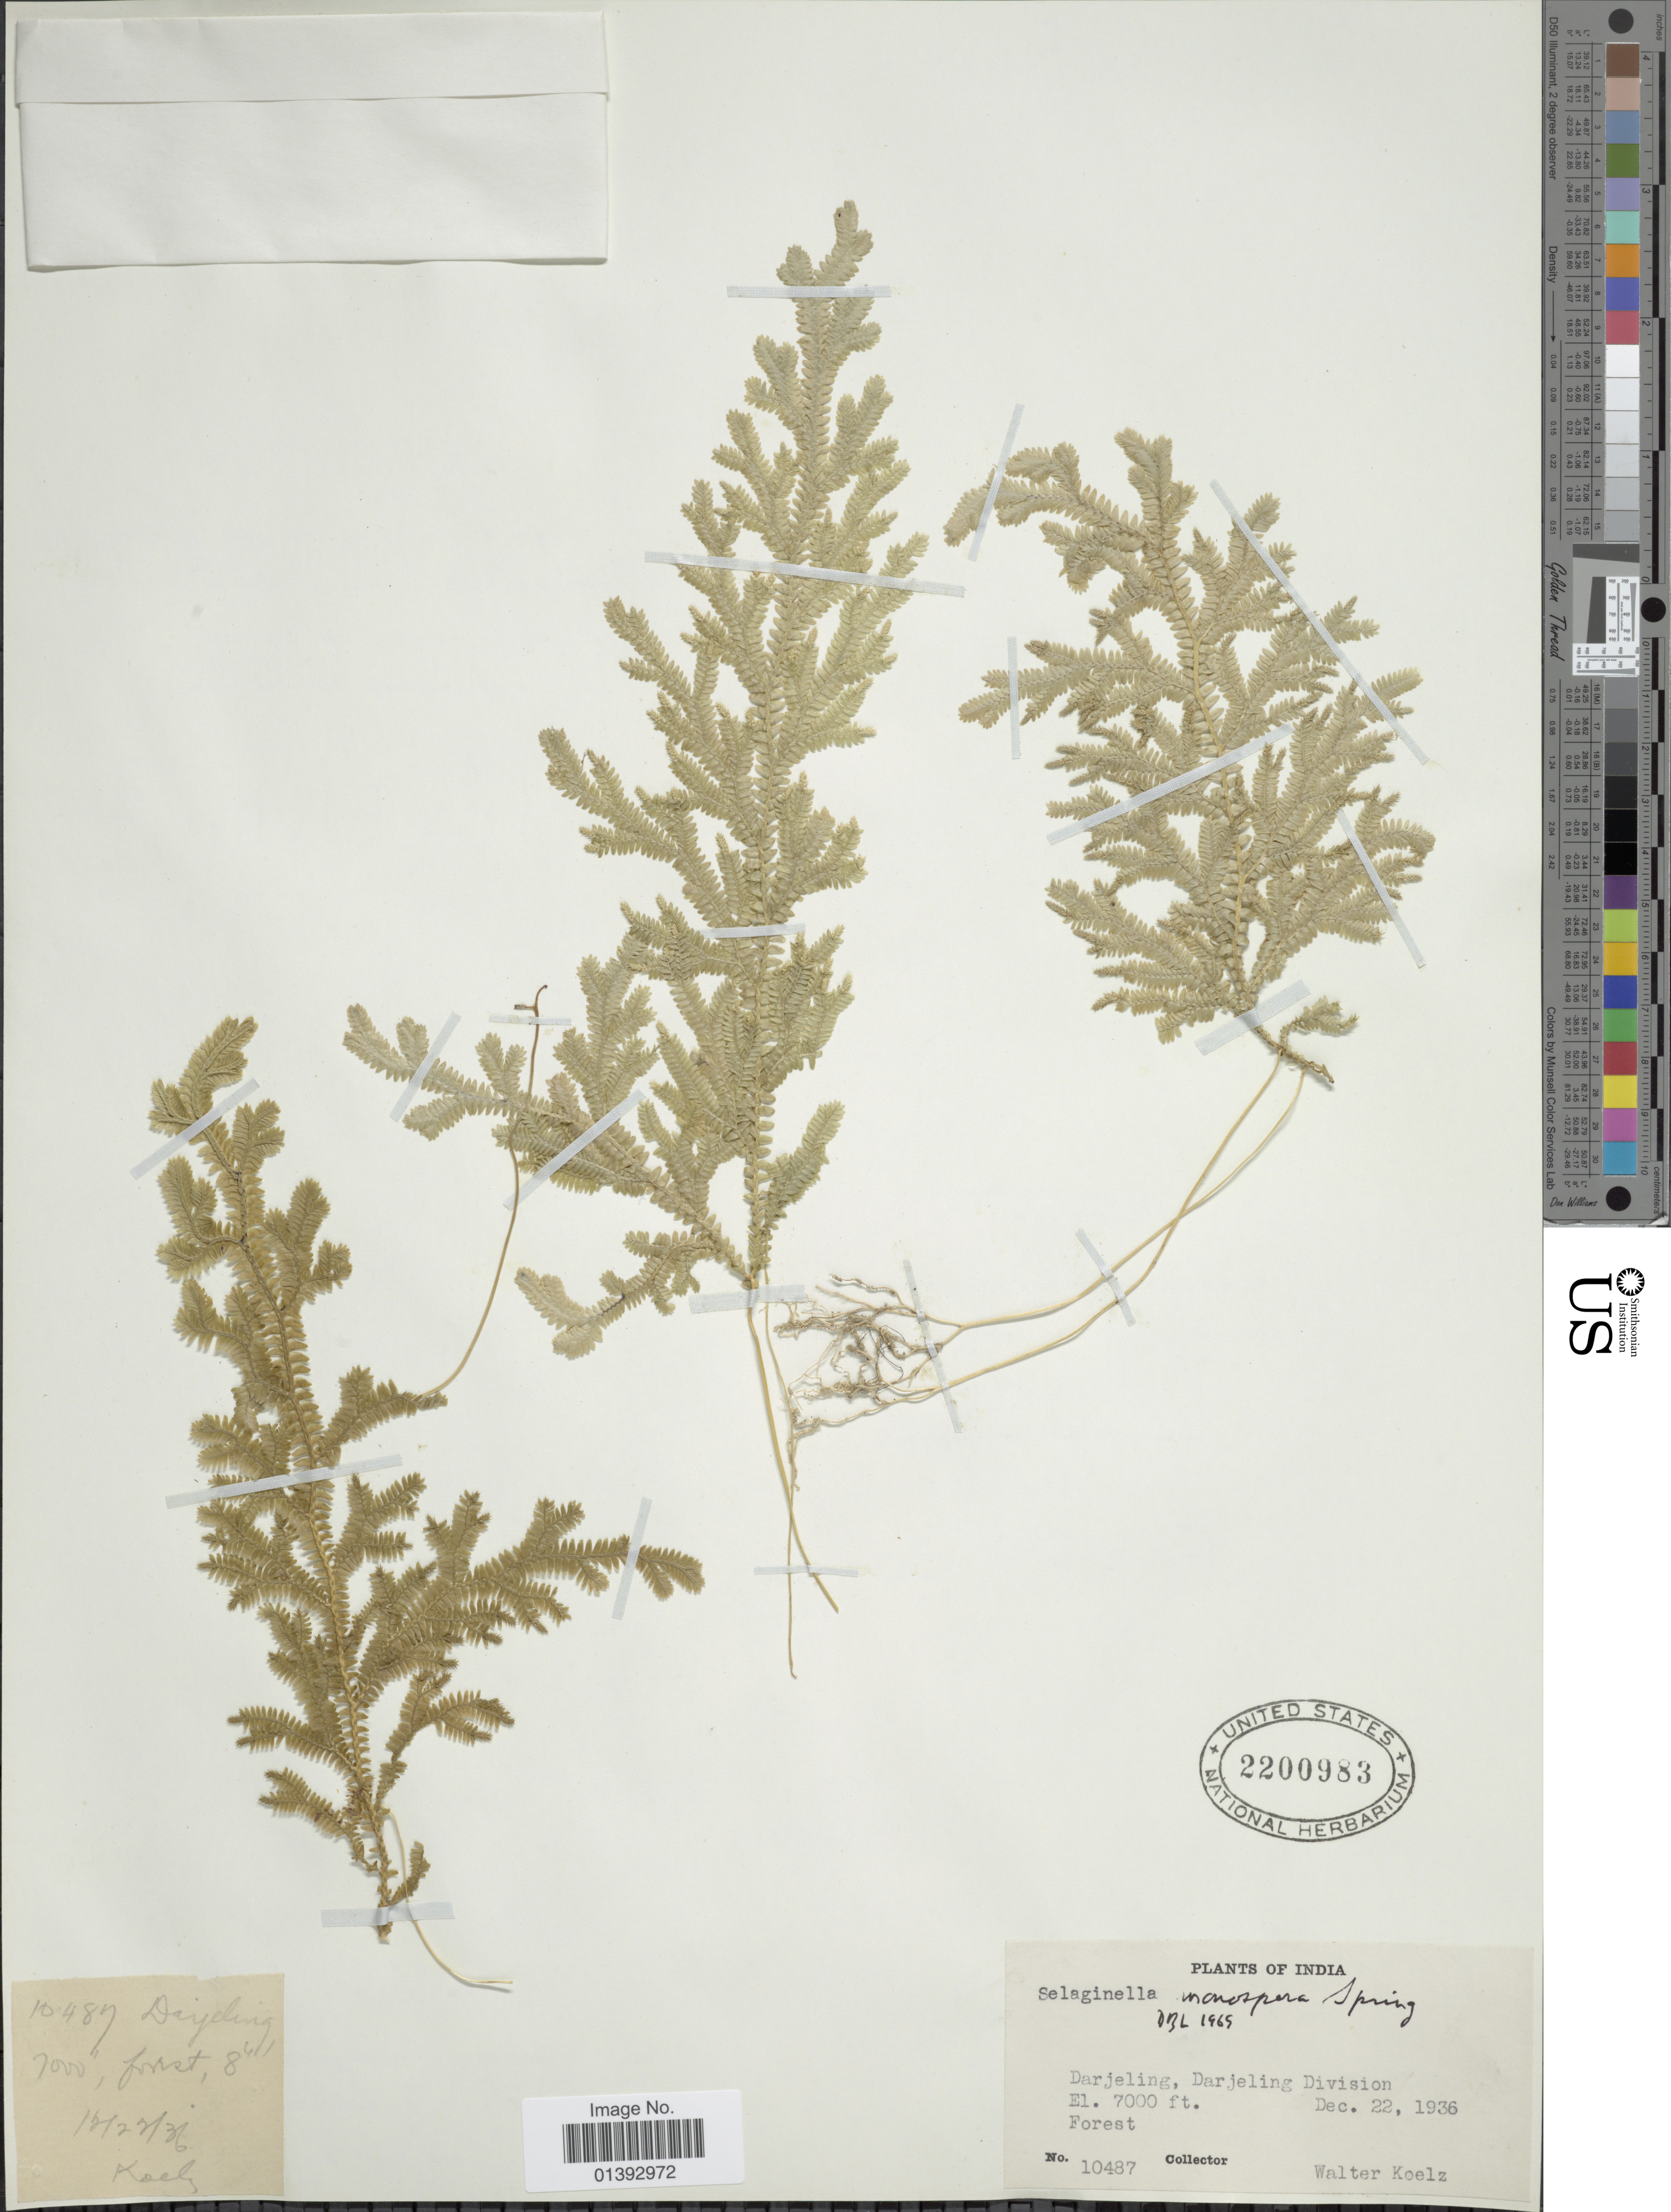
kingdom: Plantae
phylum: Tracheophyta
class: Lycopodiopsida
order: Selaginellales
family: Selaginellaceae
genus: Selaginella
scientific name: Selaginella monospora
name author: Spring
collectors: W. N. Koelz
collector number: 10487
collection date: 1936-12-22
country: India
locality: Darjeling, Darjeling division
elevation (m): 2134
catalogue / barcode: US 2200983